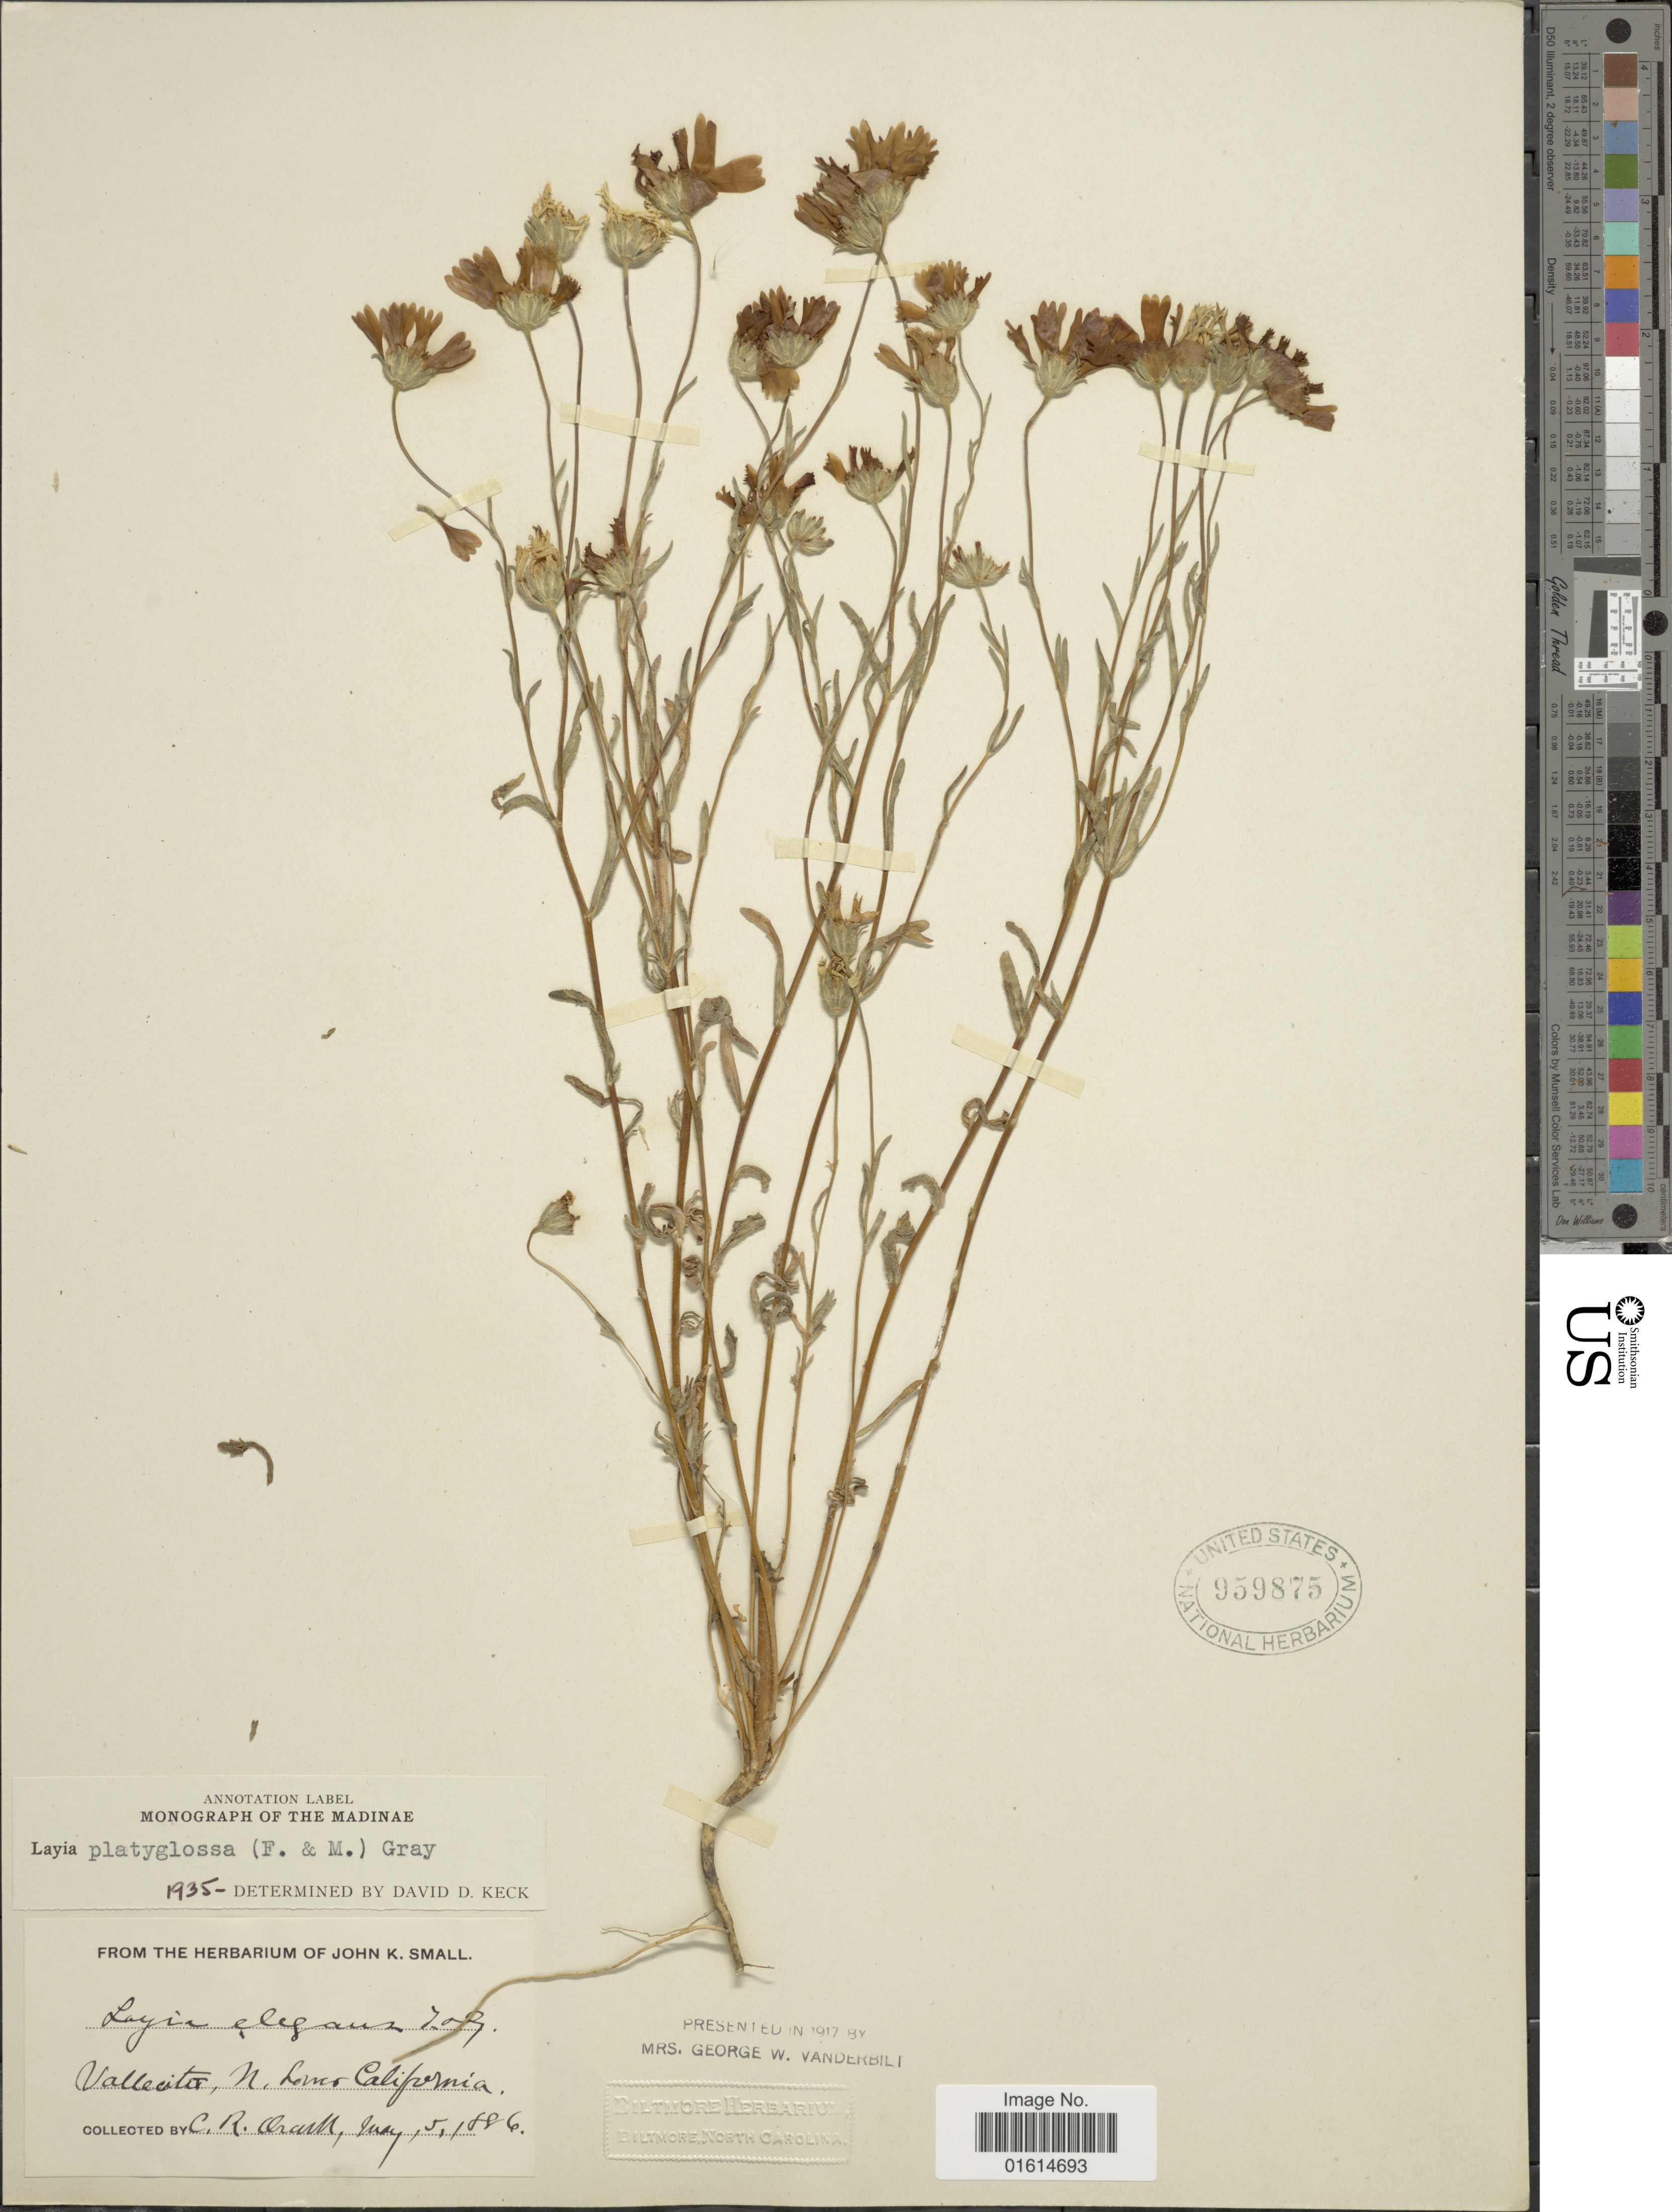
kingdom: Plantae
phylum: Tracheophyta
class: Magnoliopsida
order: Asterales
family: Asteraceae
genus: Layia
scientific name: Layia platyglossa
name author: (Fisch.) A. Gray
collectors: C. R. Orcutt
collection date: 1886-05-05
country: Mexico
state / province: Baja California Norte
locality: Valleciter, N. Lower California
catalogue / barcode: US 959875